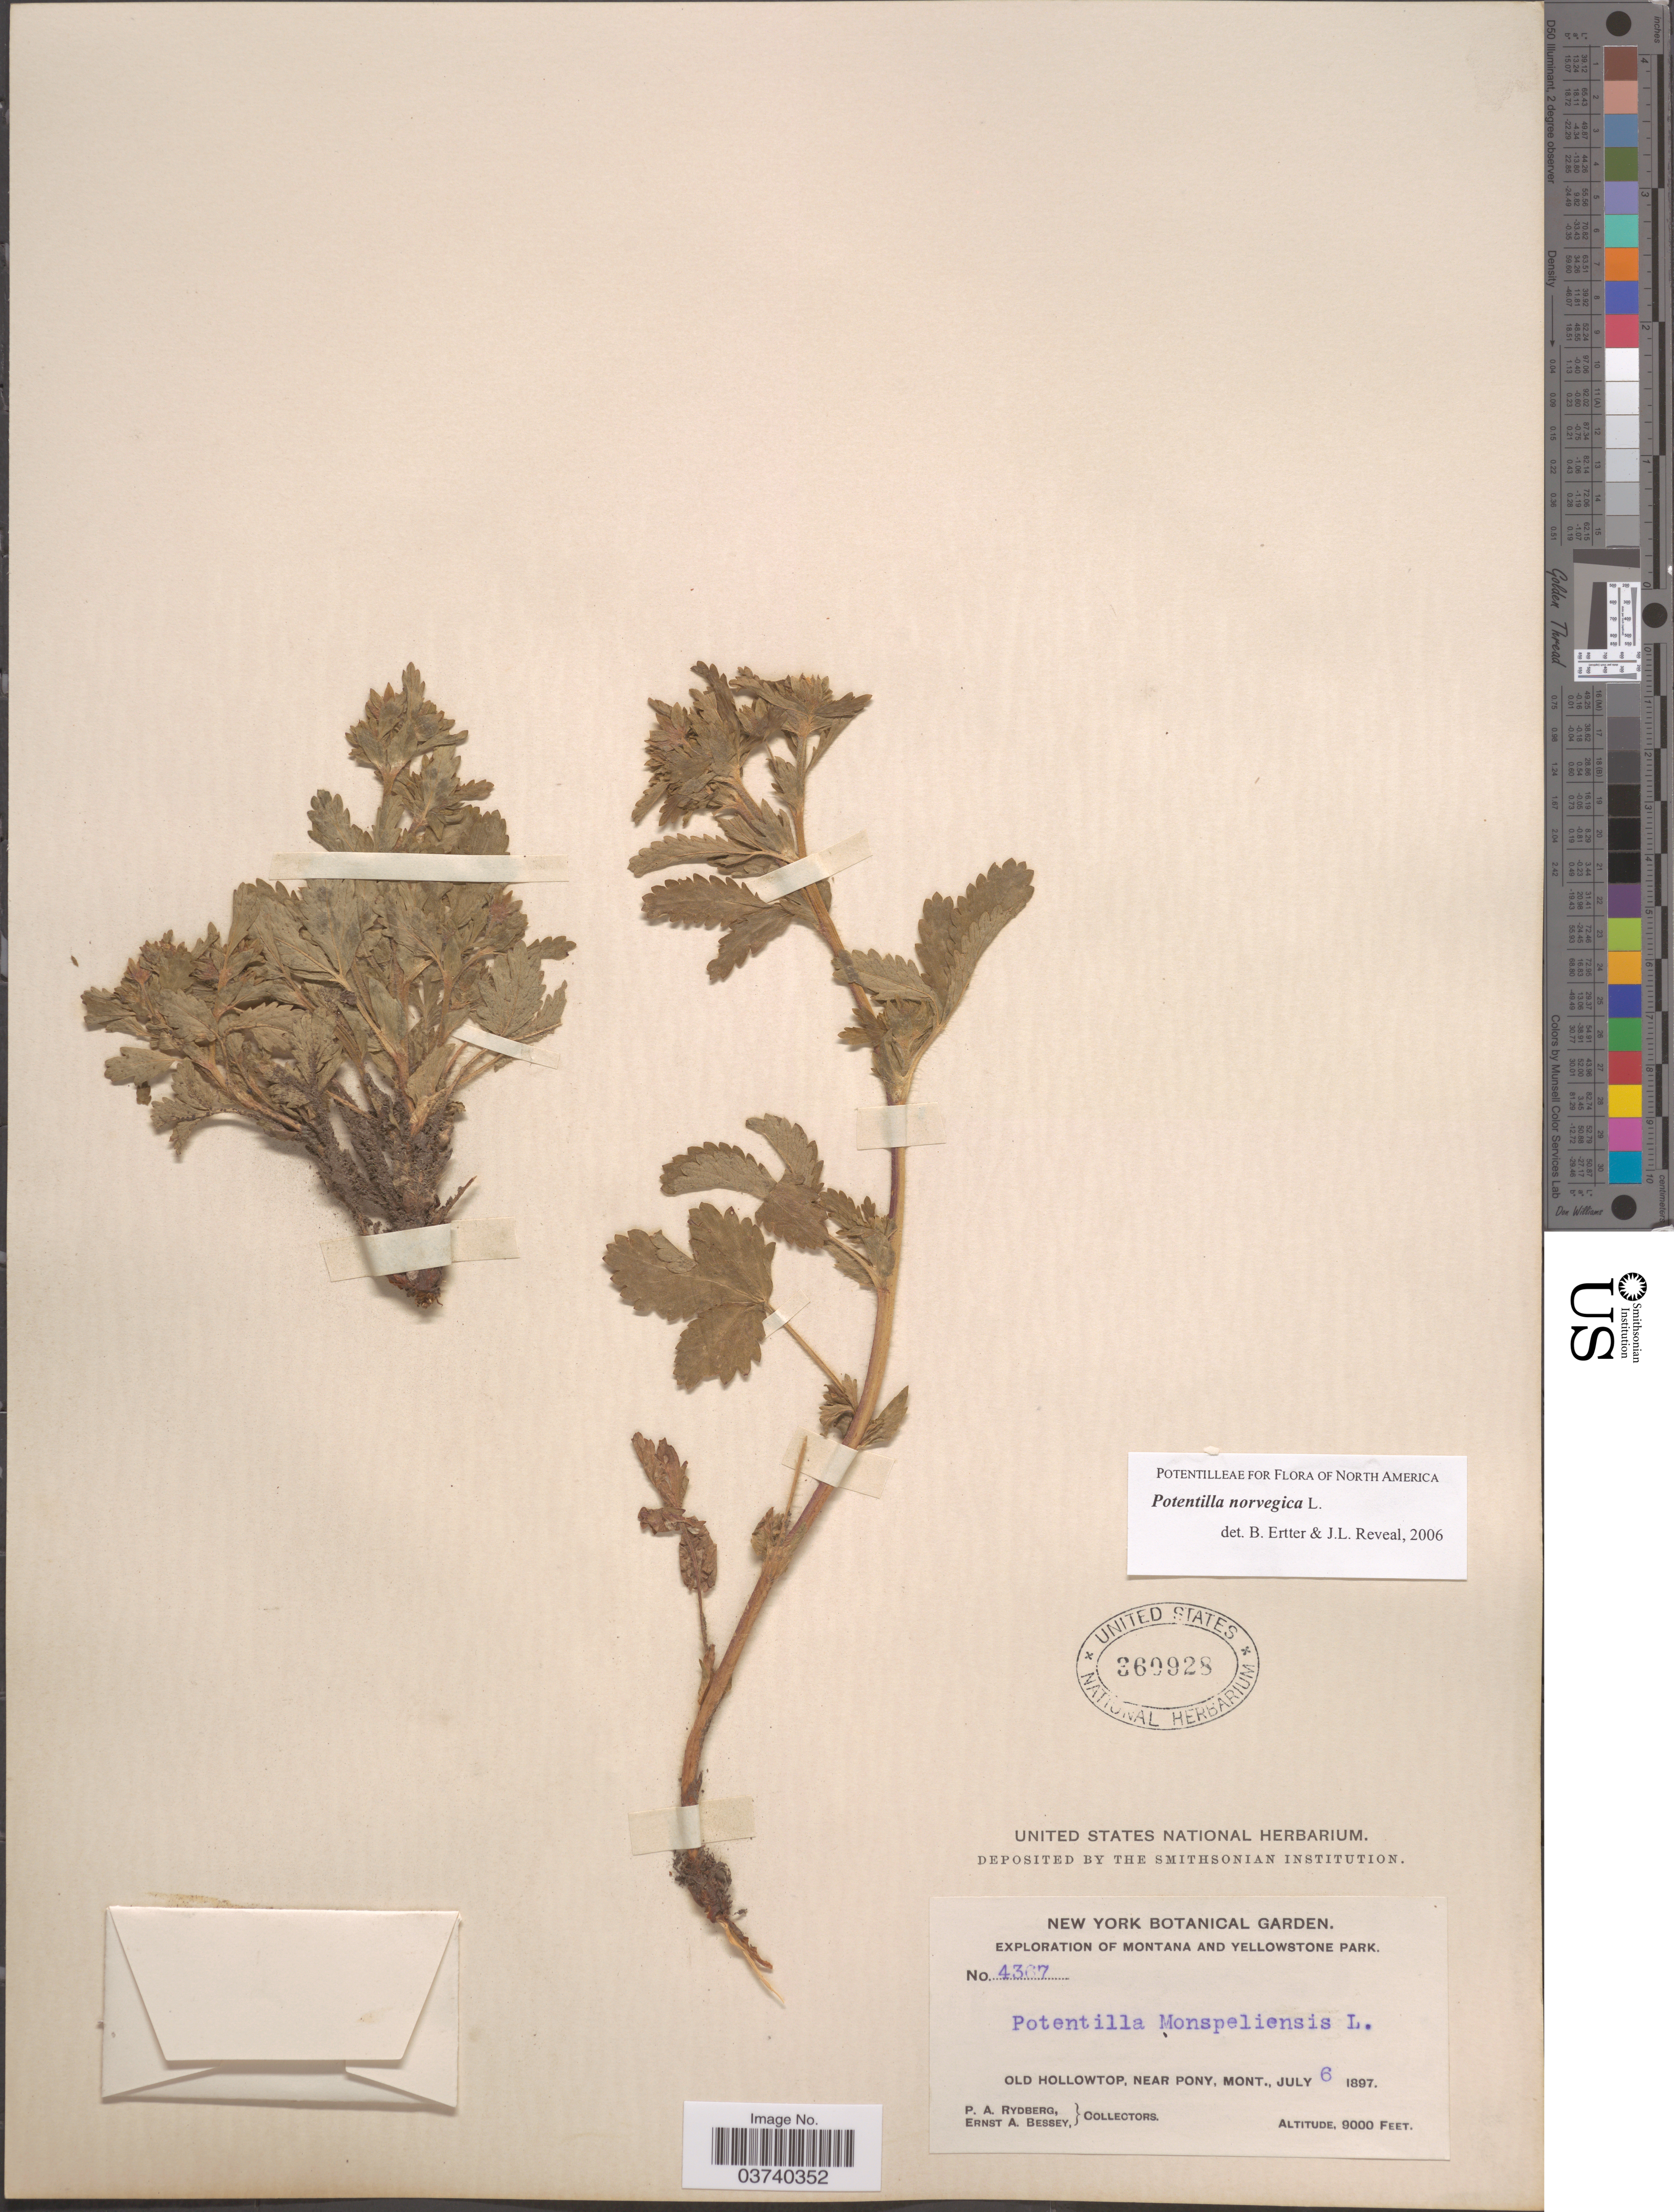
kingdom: Plantae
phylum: Tracheophyta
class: Magnoliopsida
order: Rosales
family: Rosaceae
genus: Potentilla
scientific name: Potentilla norvegica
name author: L.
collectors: P. A. Rydberg & E. A. Bessey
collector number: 4367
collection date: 1897-07-06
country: United States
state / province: Montana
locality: Yellowstone Park. Old Hollowtop, near Pony.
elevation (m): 2743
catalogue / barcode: US 360928